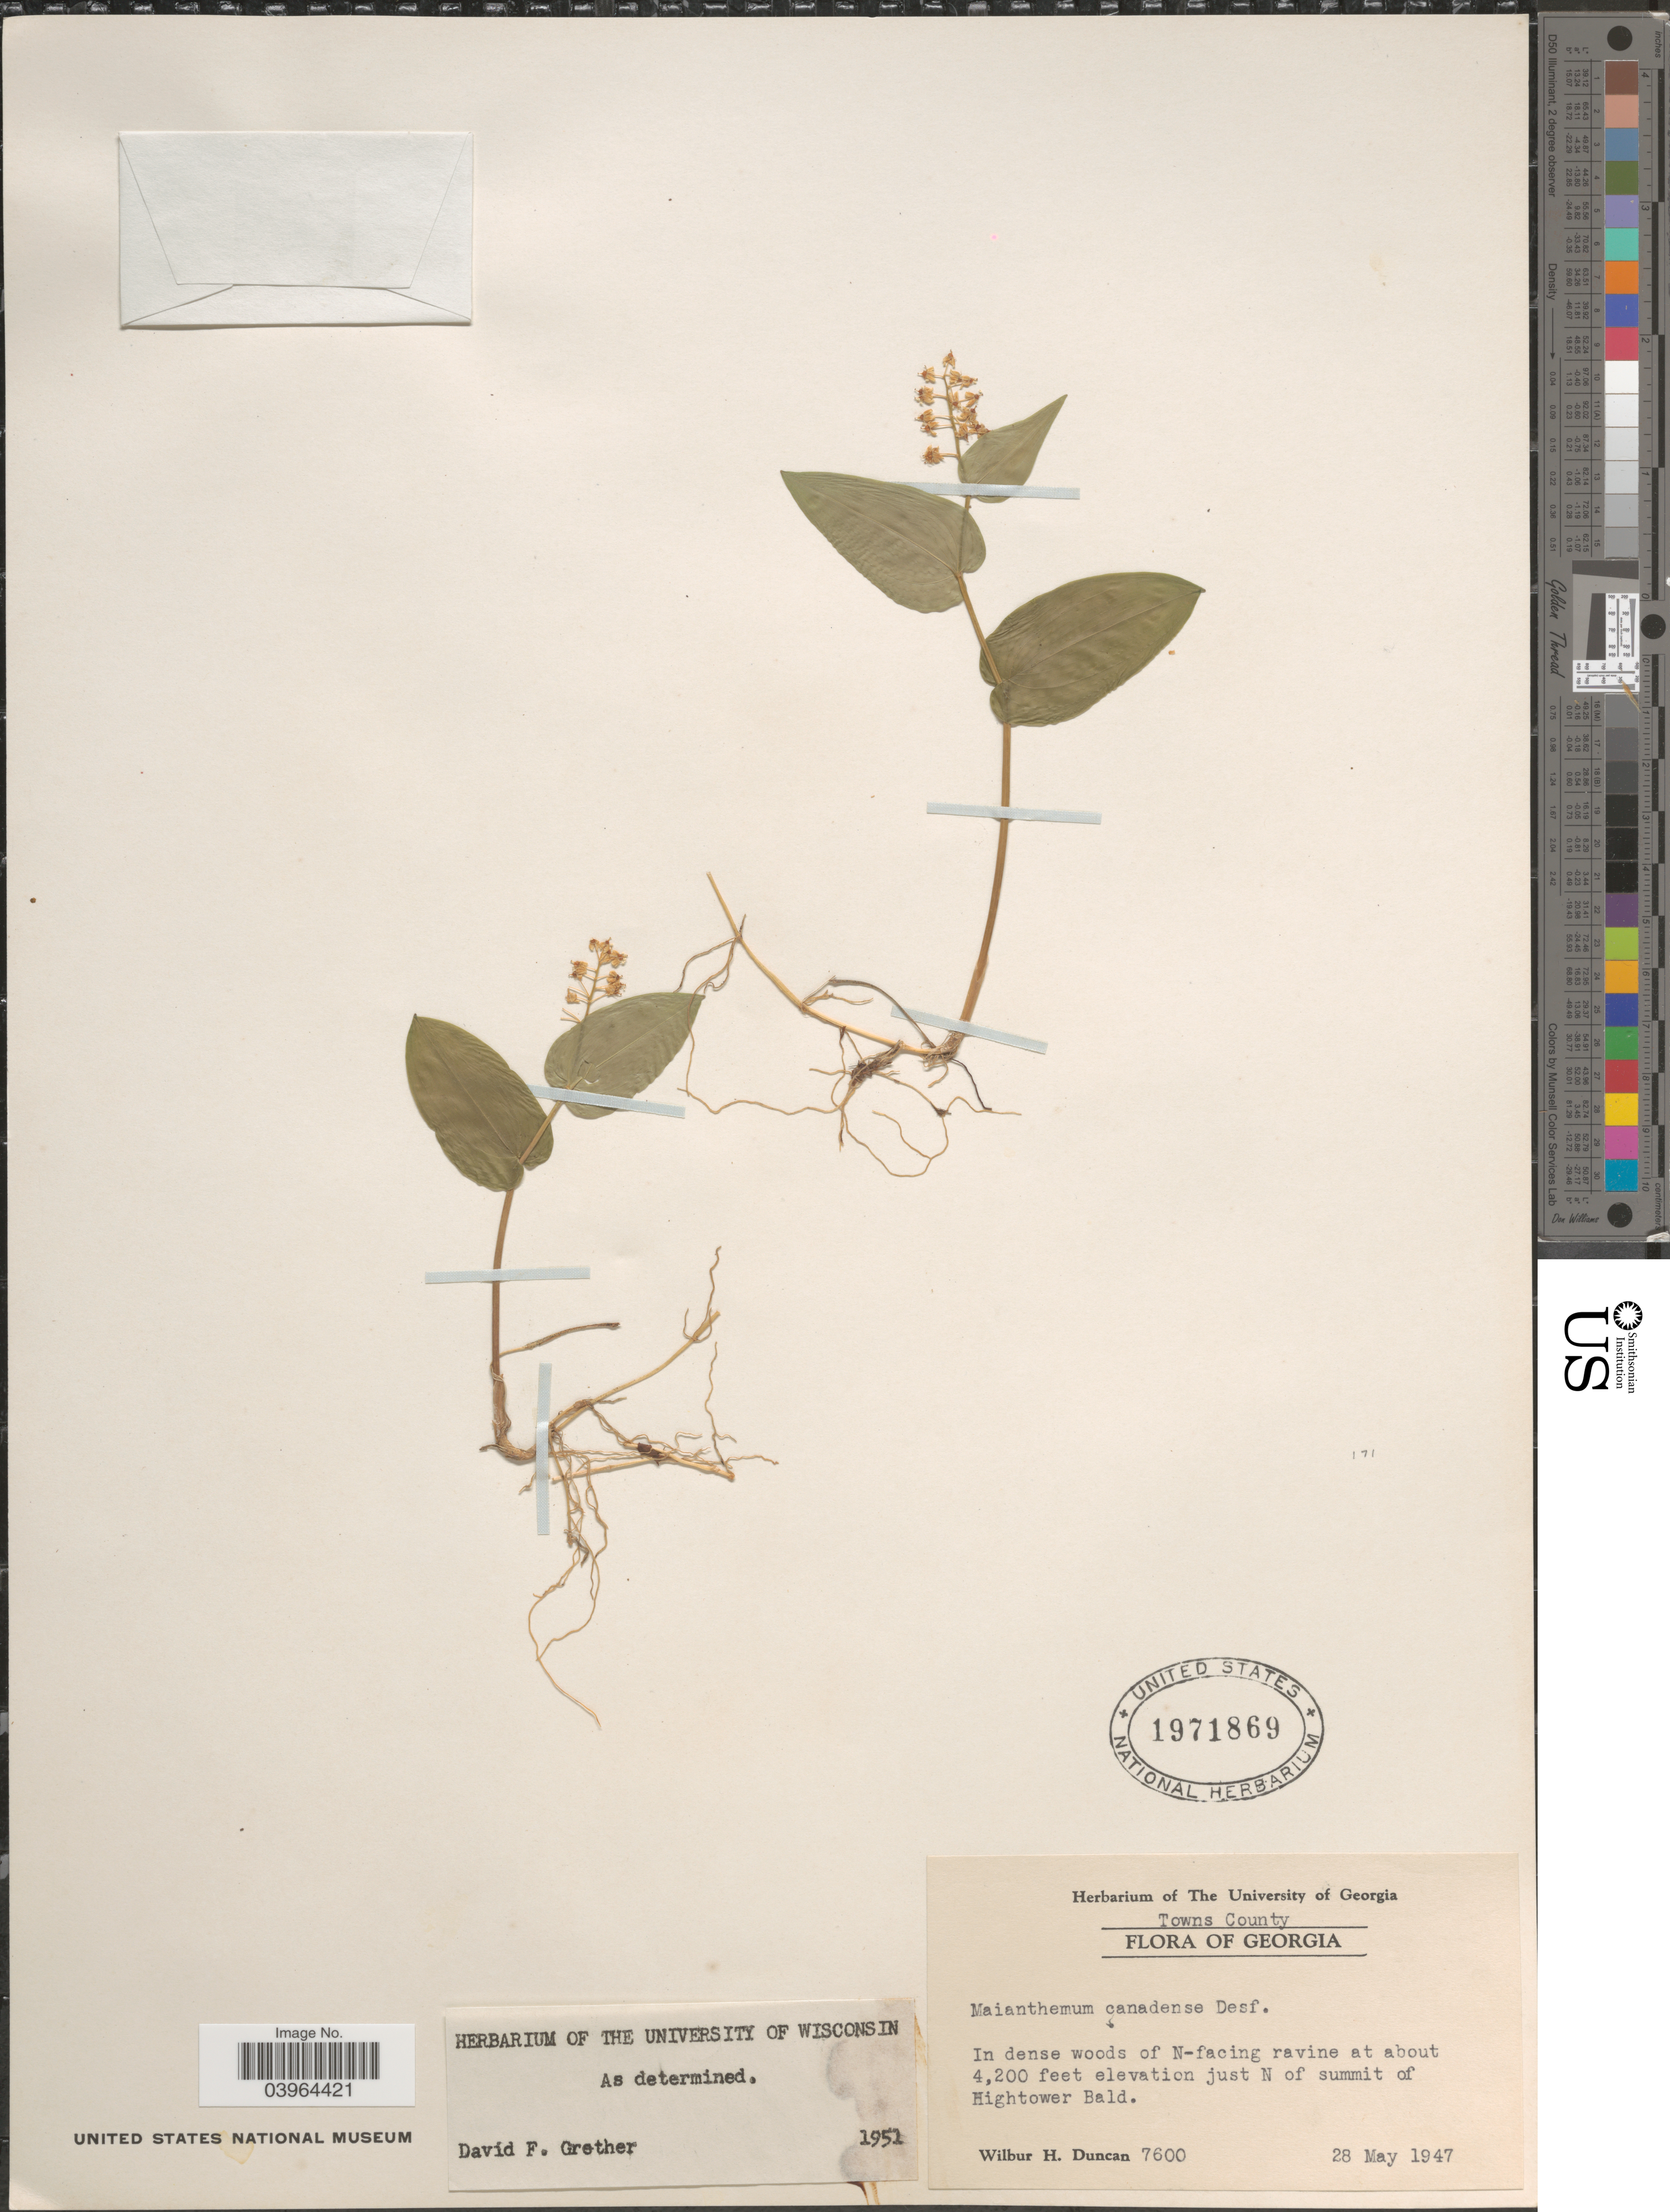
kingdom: Plantae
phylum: Tracheophyta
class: Liliopsida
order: Asparagales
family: Asparagaceae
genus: Maianthemum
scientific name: Maianthemum canadense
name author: Desf.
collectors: W. H. Duncan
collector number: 7600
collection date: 1947-05-28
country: United States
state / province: Georgia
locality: Towns County. In dense woods of N-facing ravine, just N of summit of Hightower Bald.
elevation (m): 1280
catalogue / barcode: US 1971869